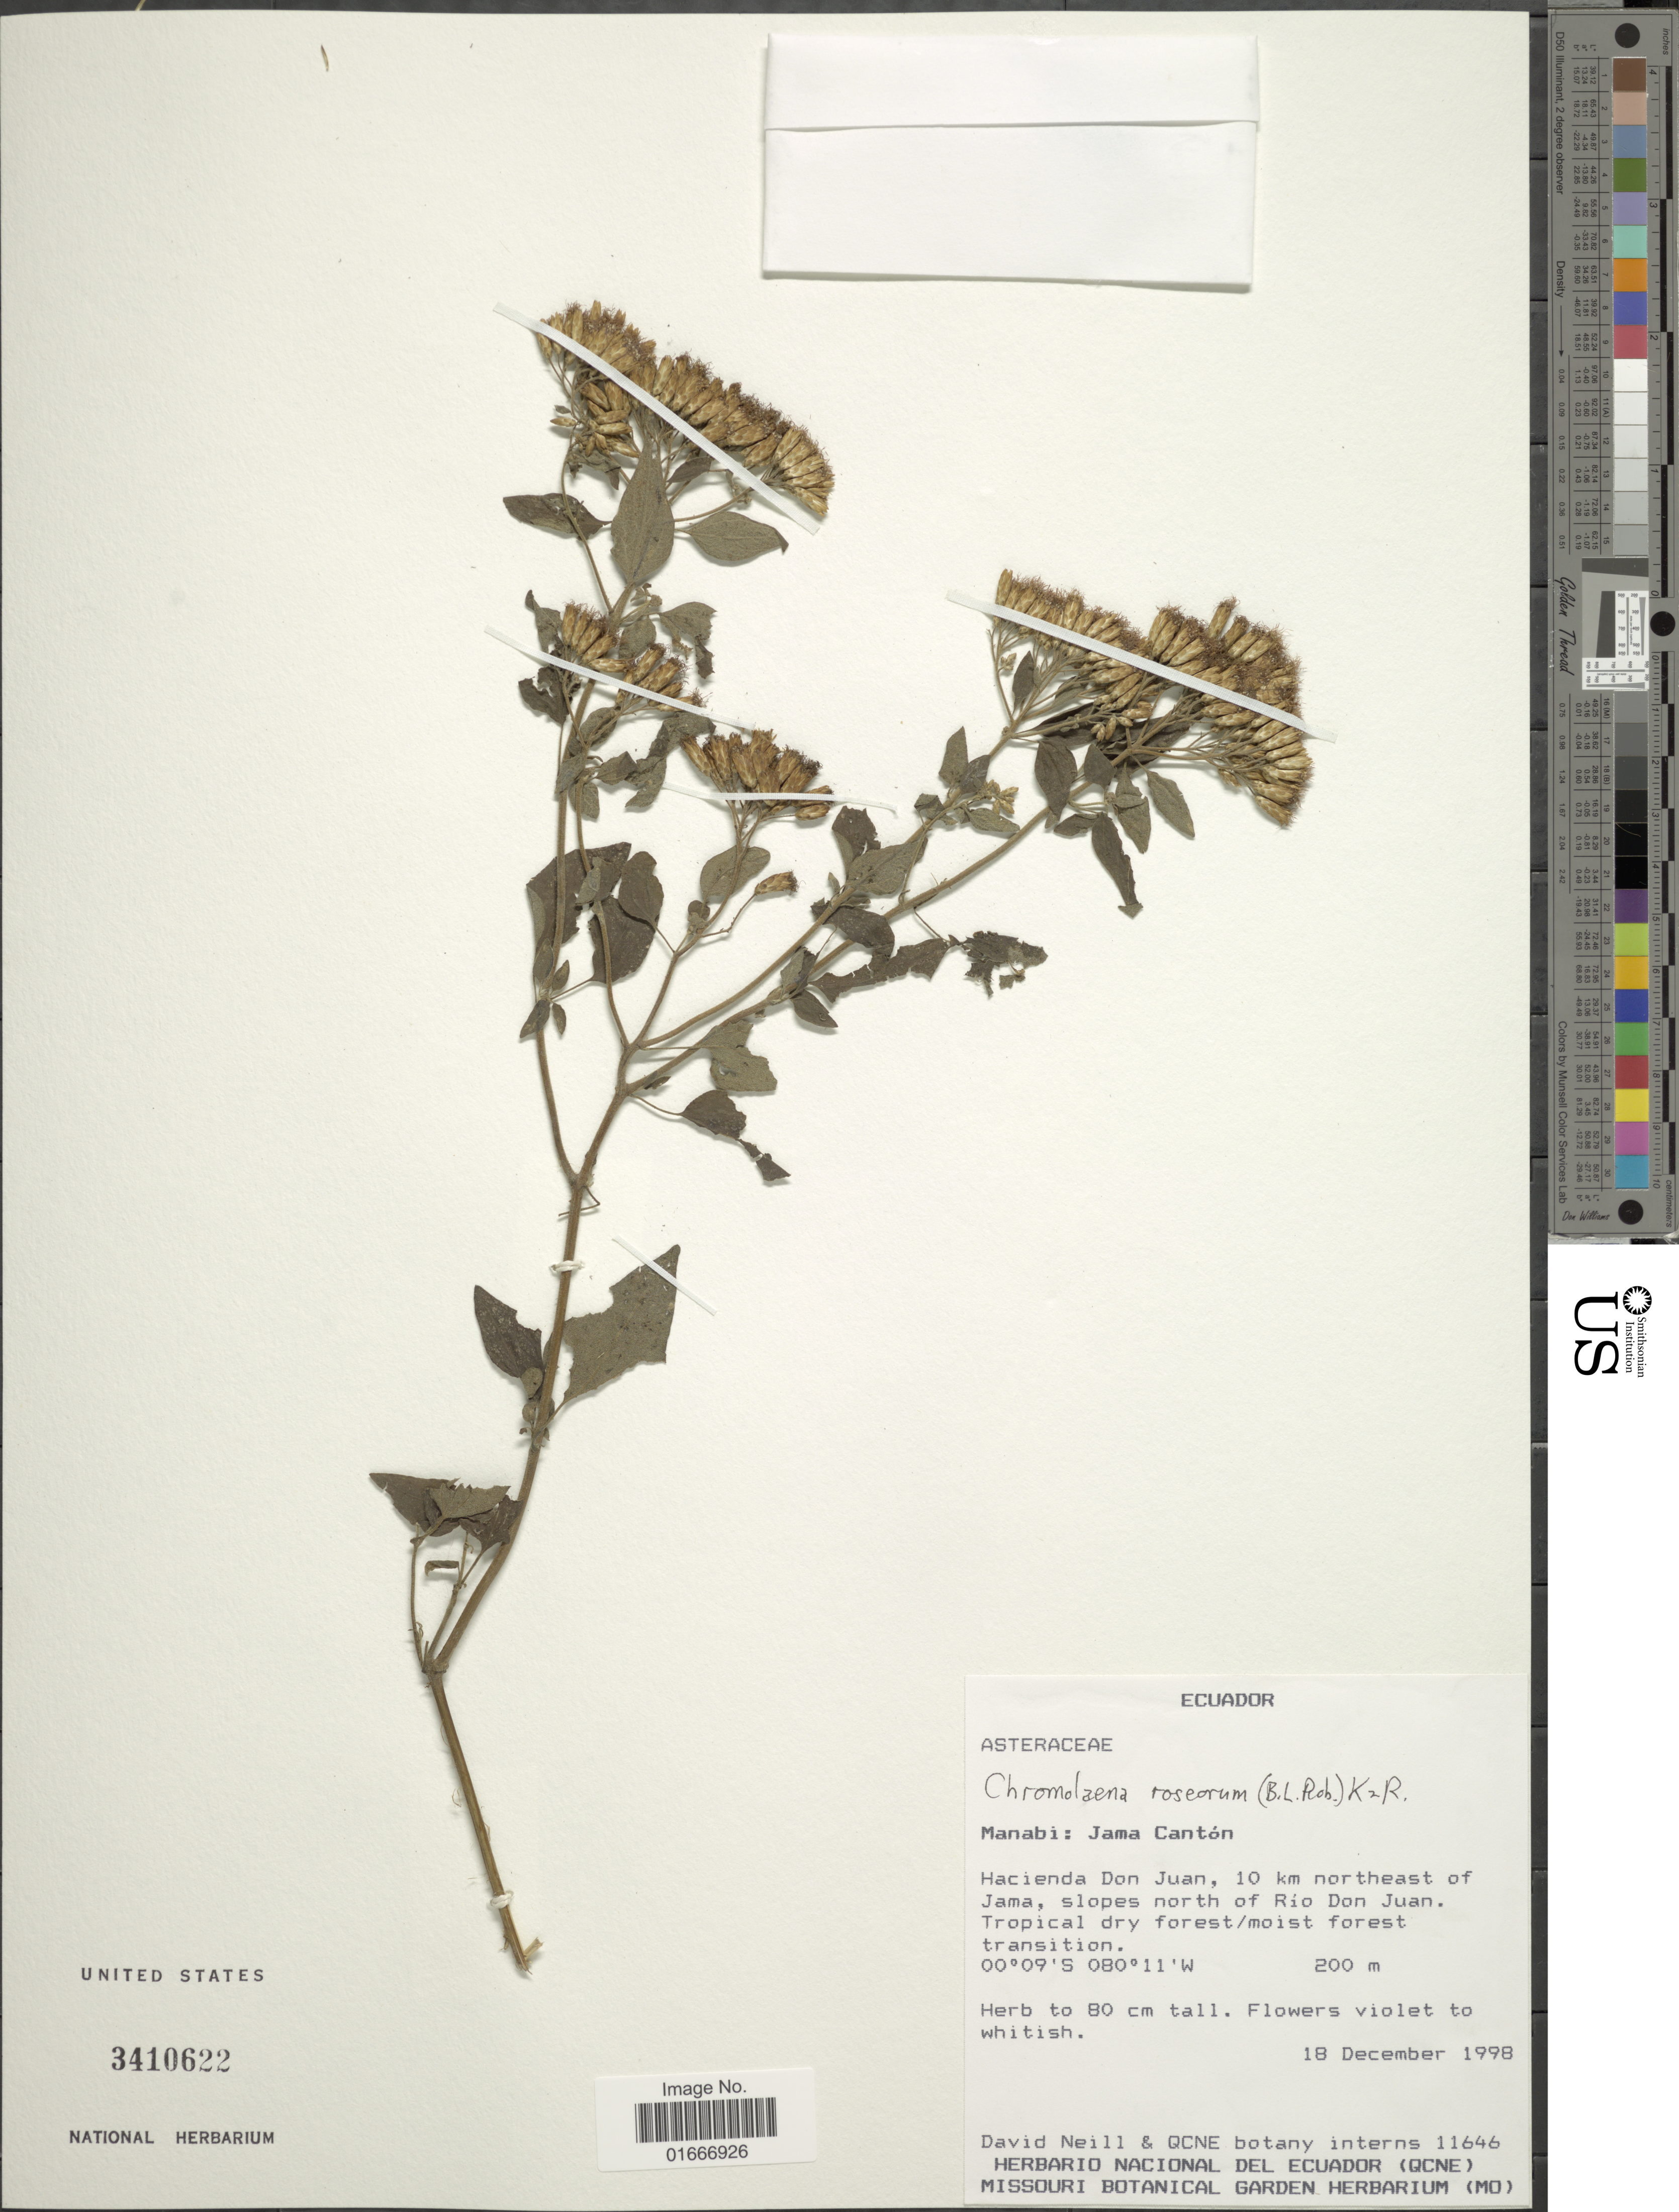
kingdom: Plantae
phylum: Tracheophyta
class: Magnoliopsida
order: Asterales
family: Asteraceae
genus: Chromolaena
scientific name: Chromolaena roseorum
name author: (B.L. Rob.) R.M. King & H. Rob.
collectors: D. A. Neill & QCNE botany interns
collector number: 11646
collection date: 1998-12-18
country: Ecuador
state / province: Manabí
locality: Ecuador. Manabí: Jama Canton. Hacienda Don Juan, 10 km northeast of Jama, slopes north of Rio Don Juan.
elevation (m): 200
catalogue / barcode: US 3410622